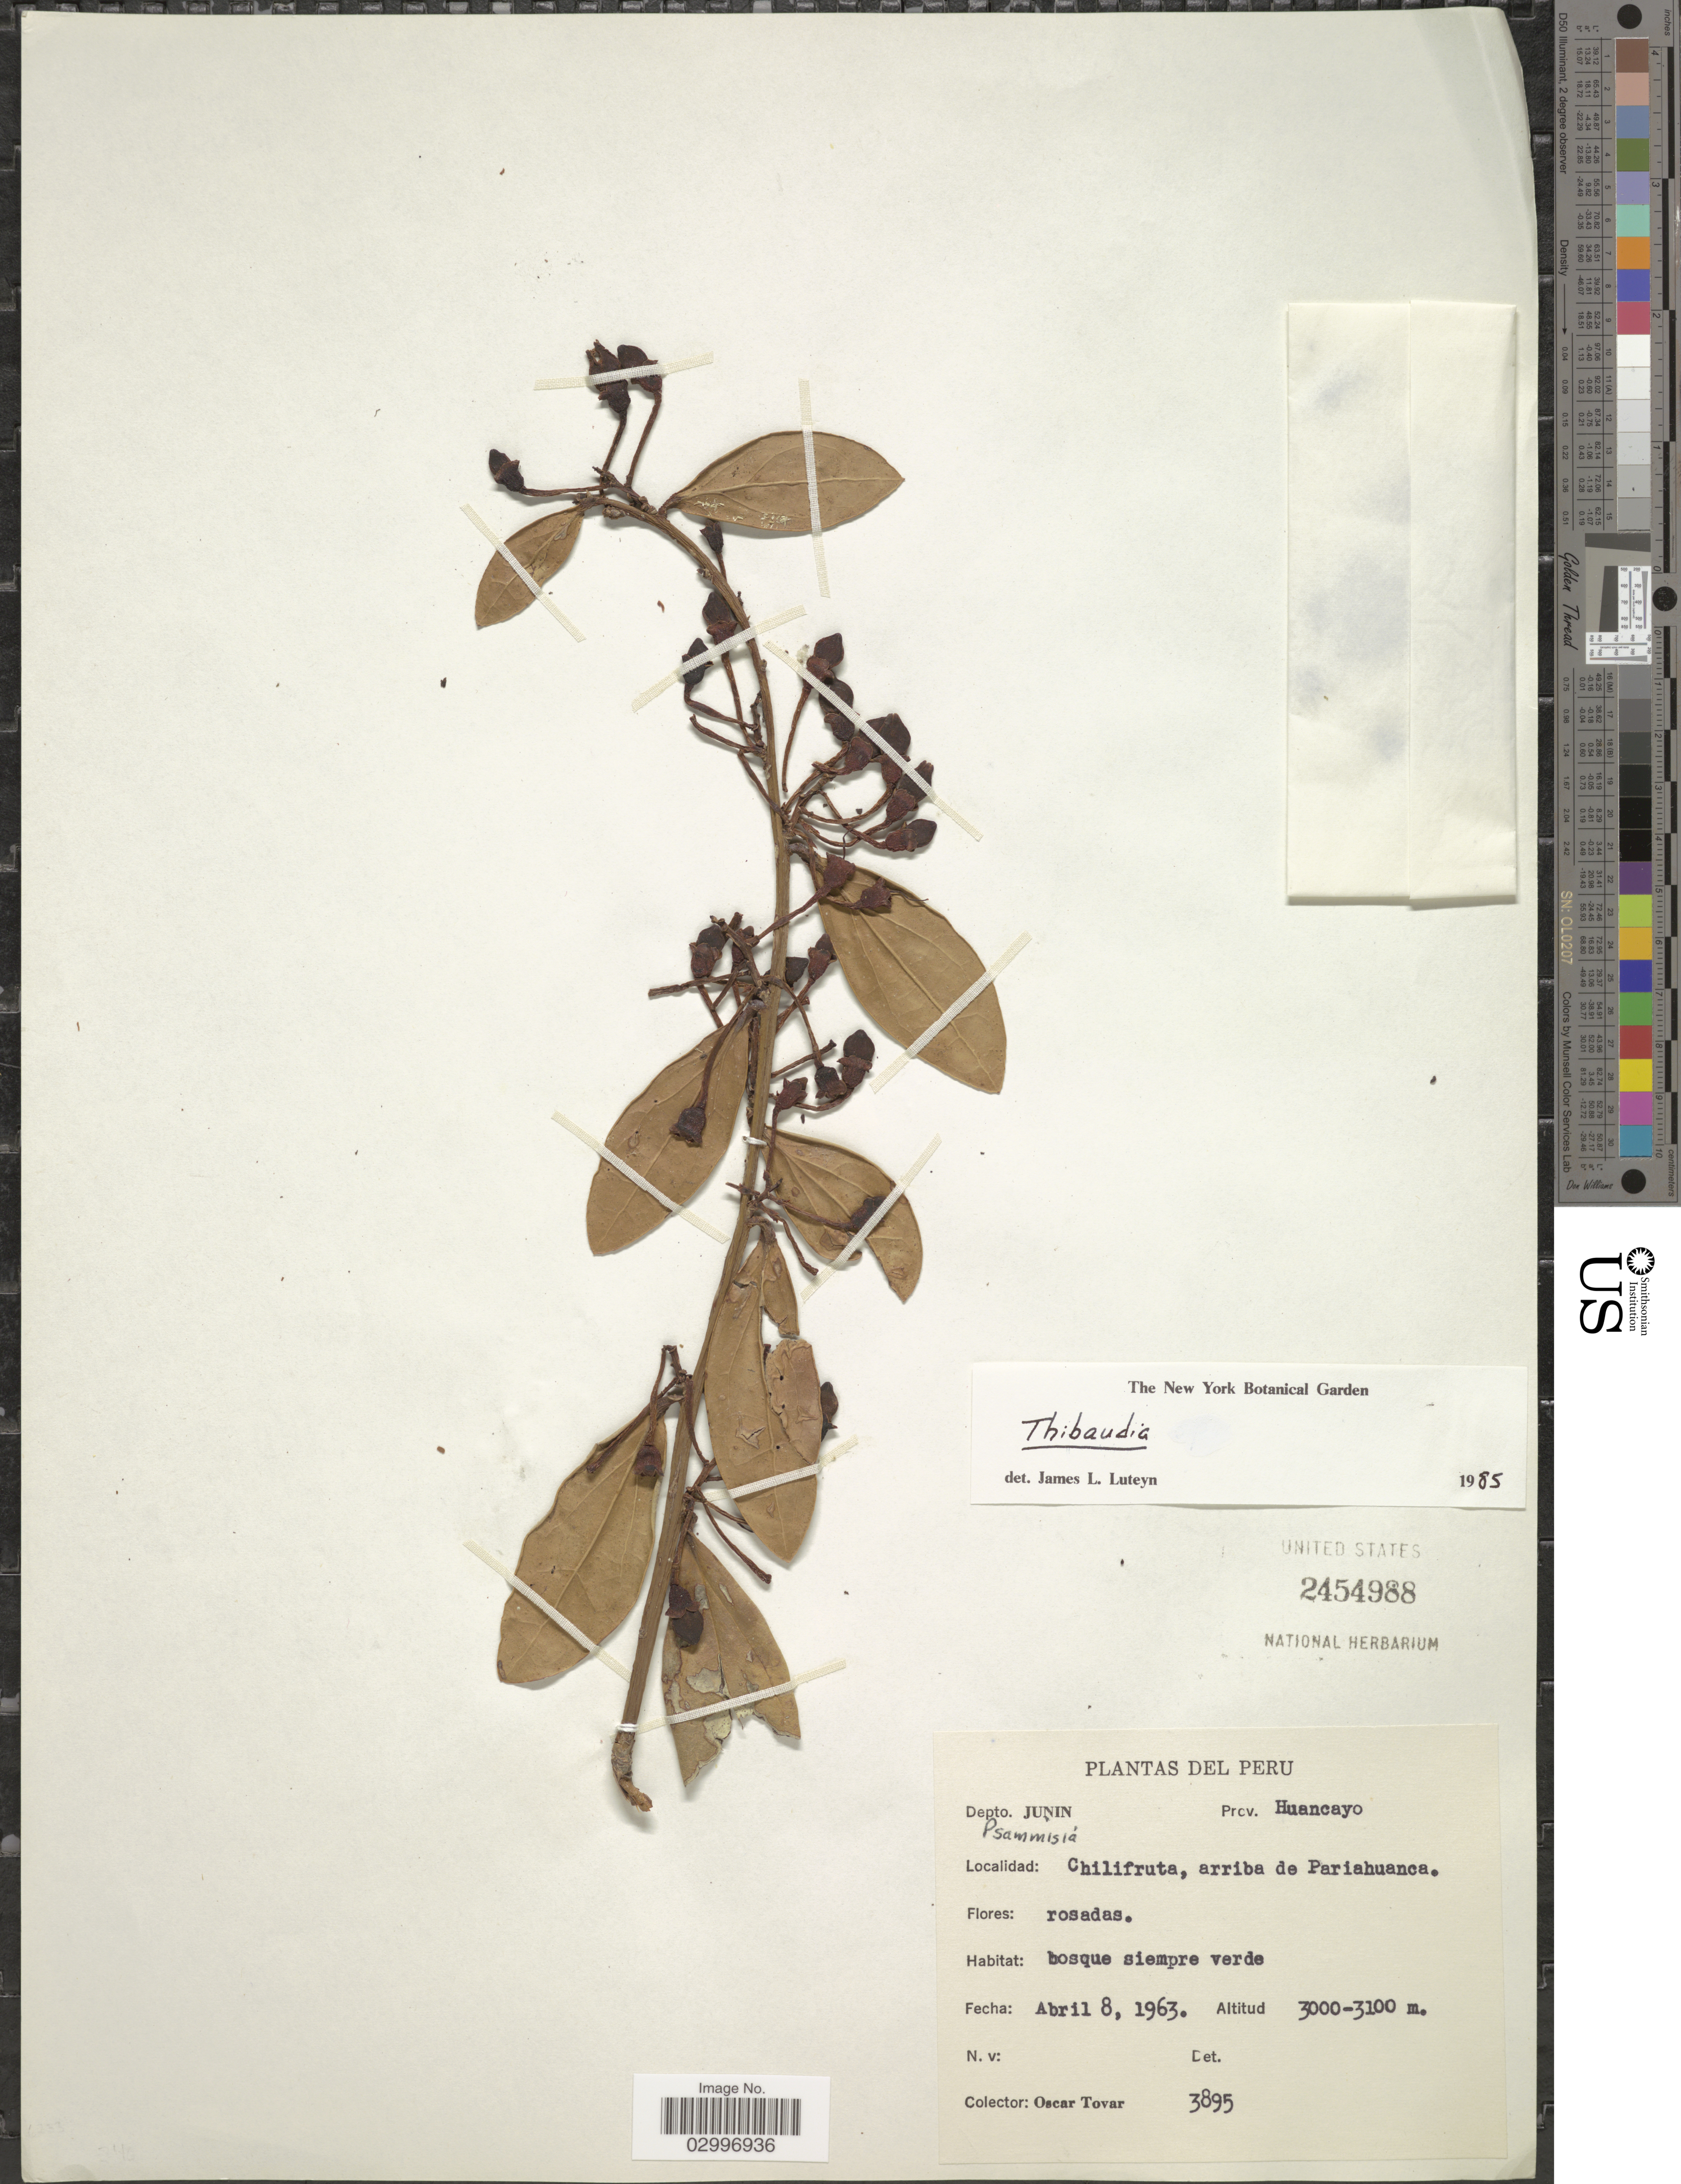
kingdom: Plantae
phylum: Tracheophyta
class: Magnoliopsida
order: Ericales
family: Ericaceae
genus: Thibaudia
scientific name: Thibaudia sp.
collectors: Ó. Tovar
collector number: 3895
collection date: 1963-04-08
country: Peru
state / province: Junín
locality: Depto. Junin, Prov. Huancayo. Chilifruta, arriba de Pariahuanca.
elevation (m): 3000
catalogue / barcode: US 2454988